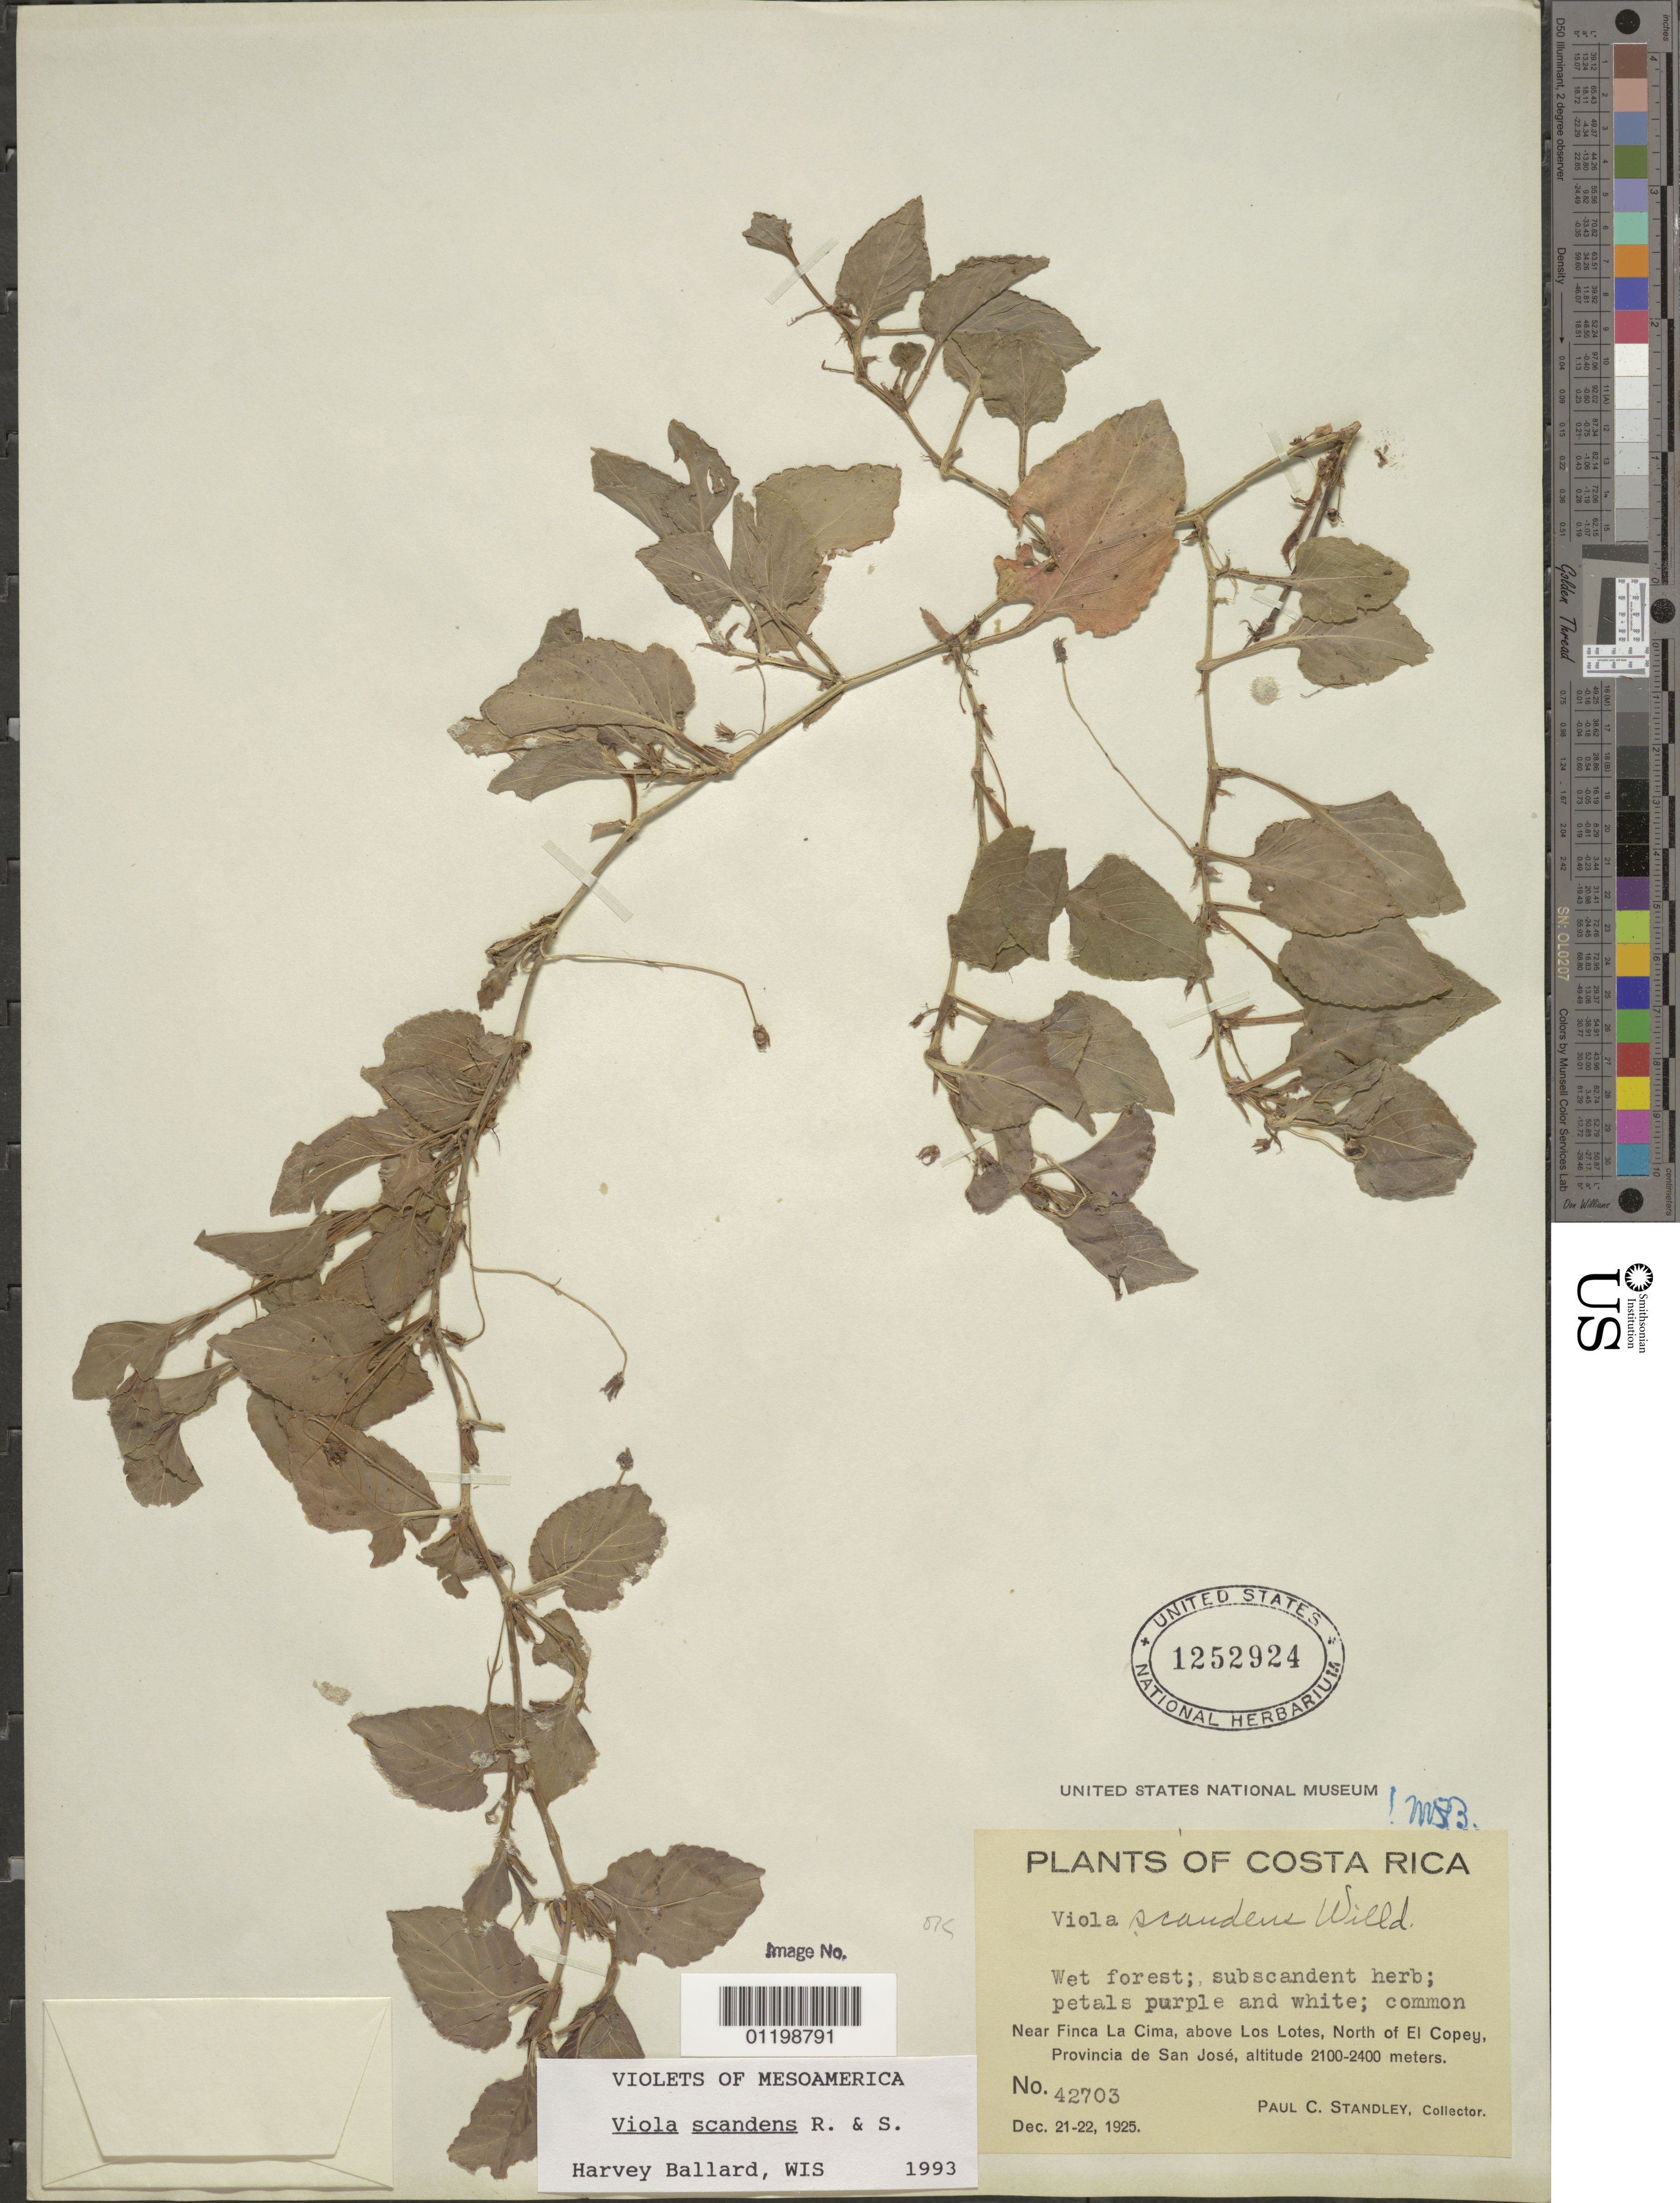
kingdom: Plantae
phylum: Tracheophyta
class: Magnoliopsida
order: Malpighiales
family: Violaceae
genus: Viola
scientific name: Viola scandens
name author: Humb. & Bonpl. ex Schult.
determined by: Ballard, Harvey E.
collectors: P. C. Standley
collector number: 42703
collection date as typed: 21 Dec 1925 and 22 Dec 1925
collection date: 1925-12-21,1925-12-22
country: Costa Rica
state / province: San José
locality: Near Finca La Cima, above Los Lotes, N of El Copey.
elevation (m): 2100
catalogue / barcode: US 1252924